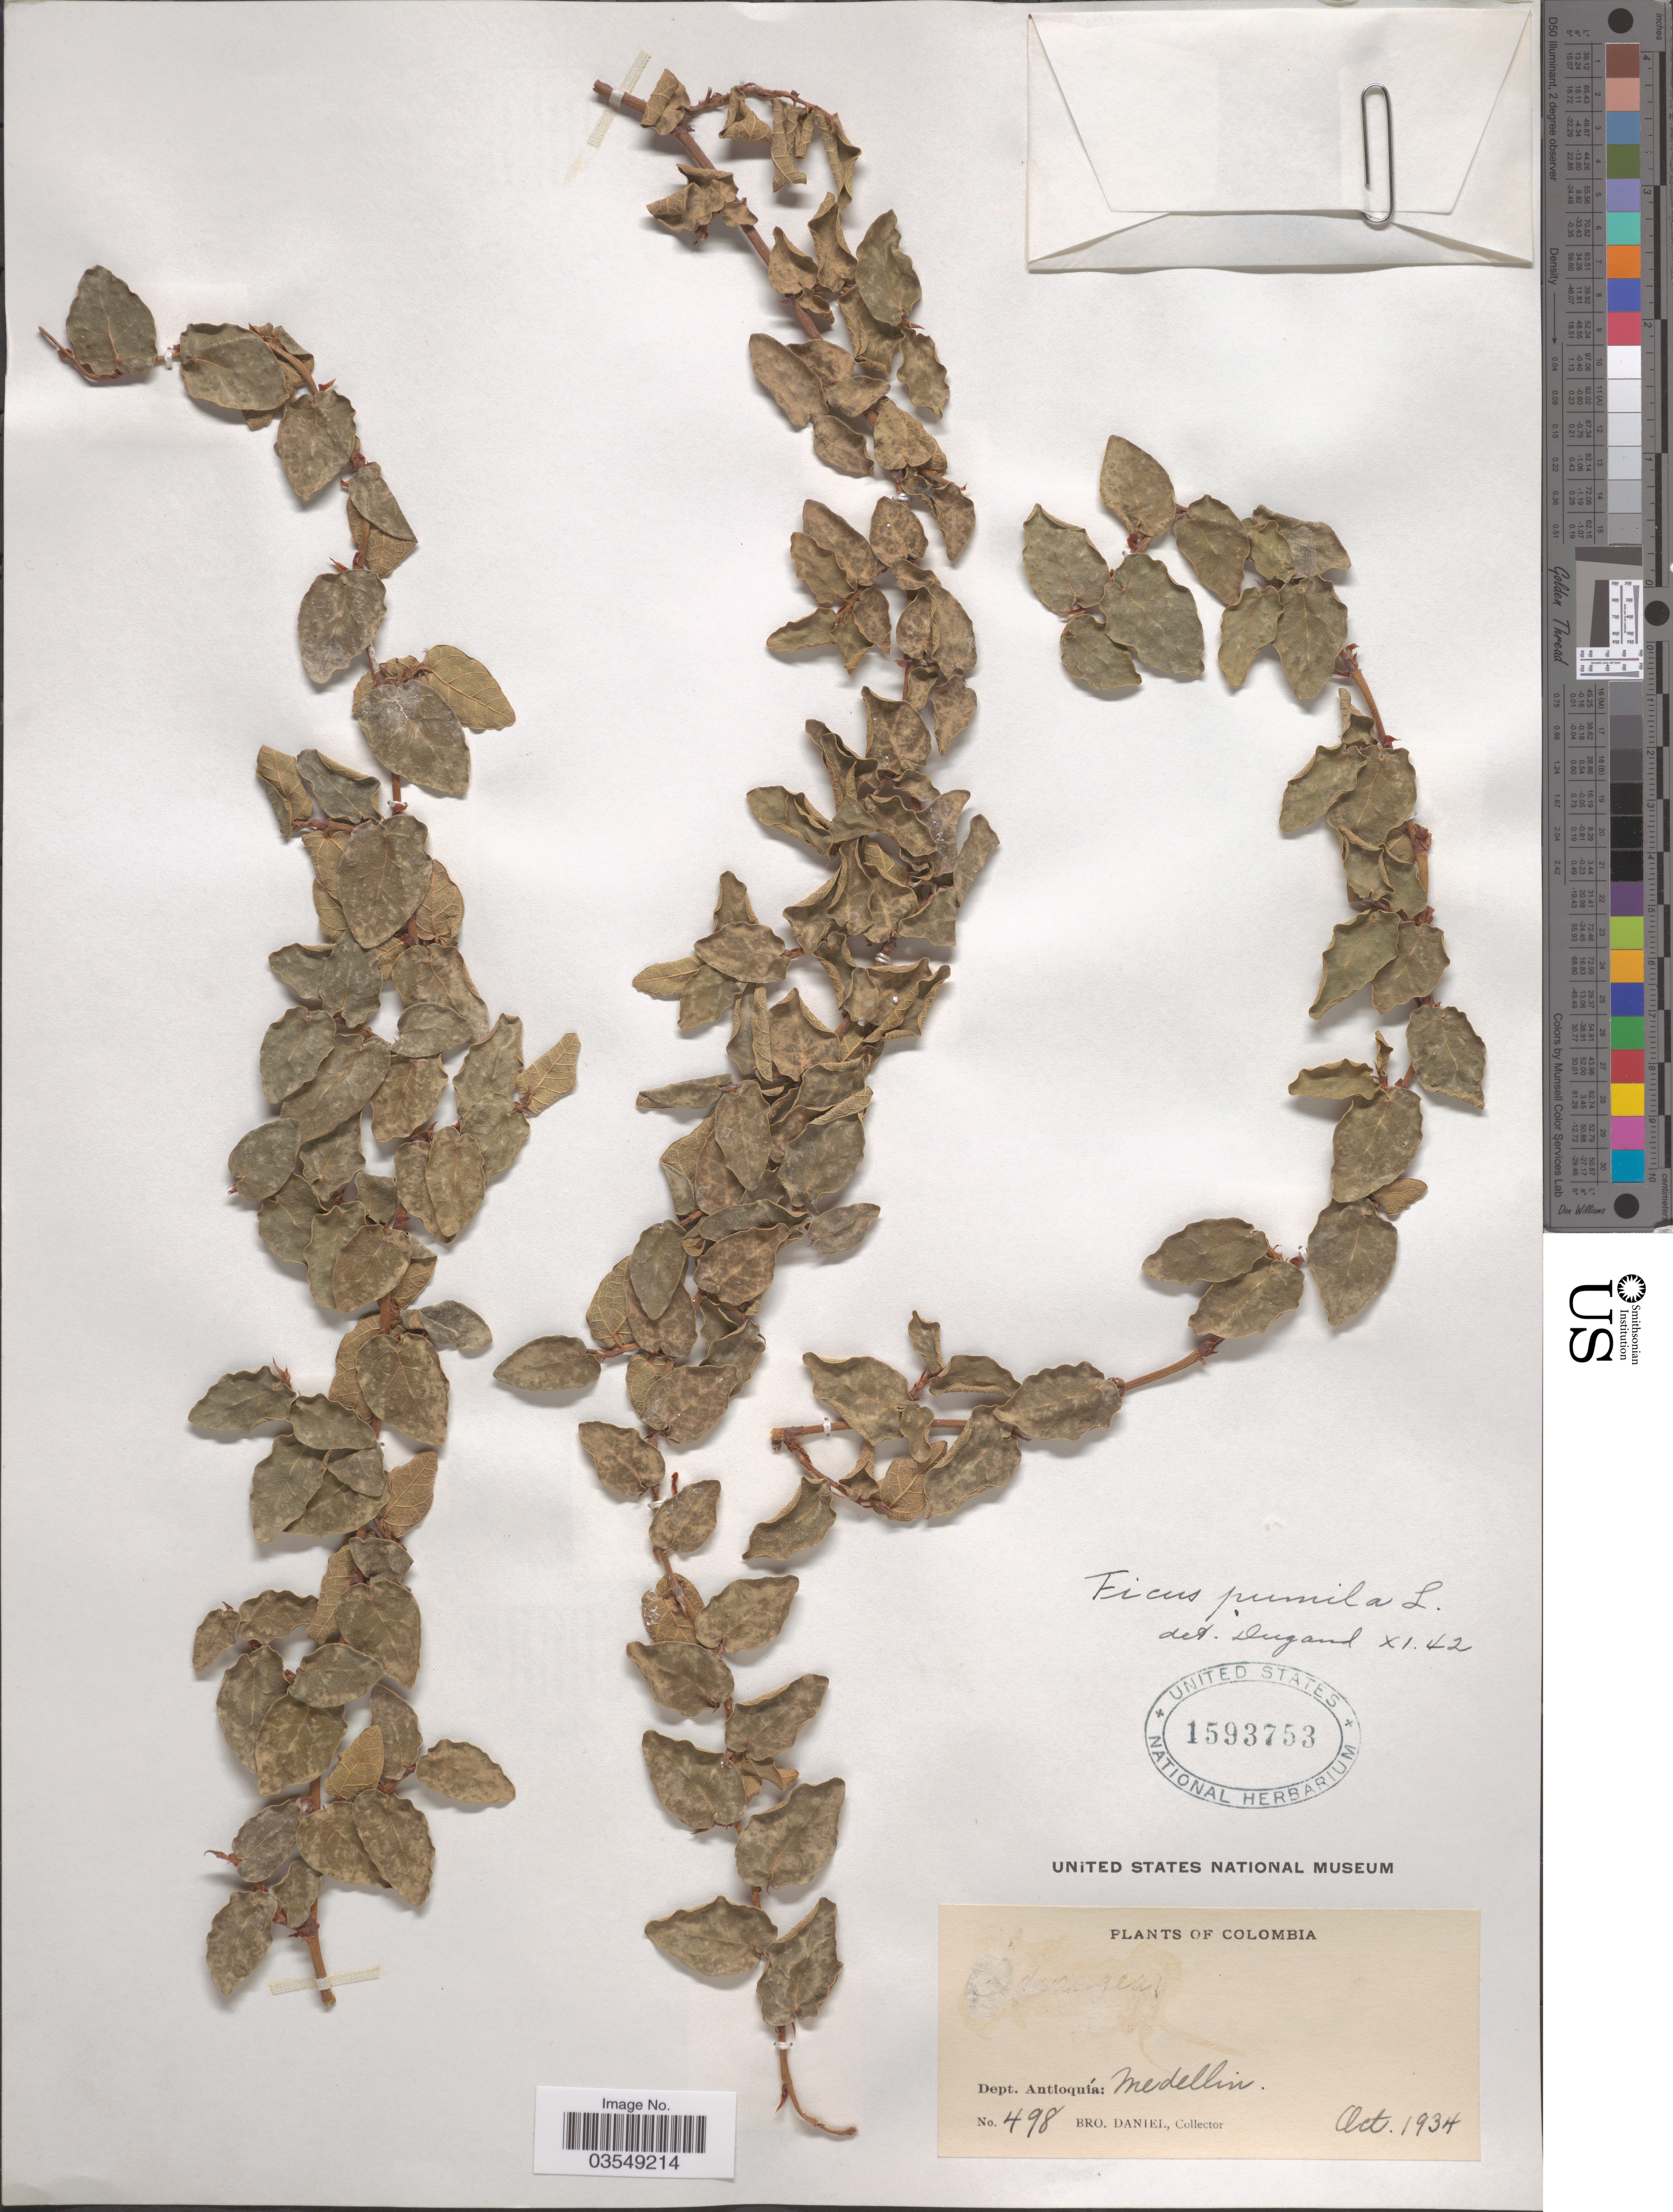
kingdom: Plantae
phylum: Tracheophyta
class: Magnoliopsida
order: Rosales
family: Moraceae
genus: Ficus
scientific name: Ficus pumila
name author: L.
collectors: Bro. Daniel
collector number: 498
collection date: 1934-10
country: Colombia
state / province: Antioquia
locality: Dept. Antioquia: Medellín.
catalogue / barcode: US 1593753